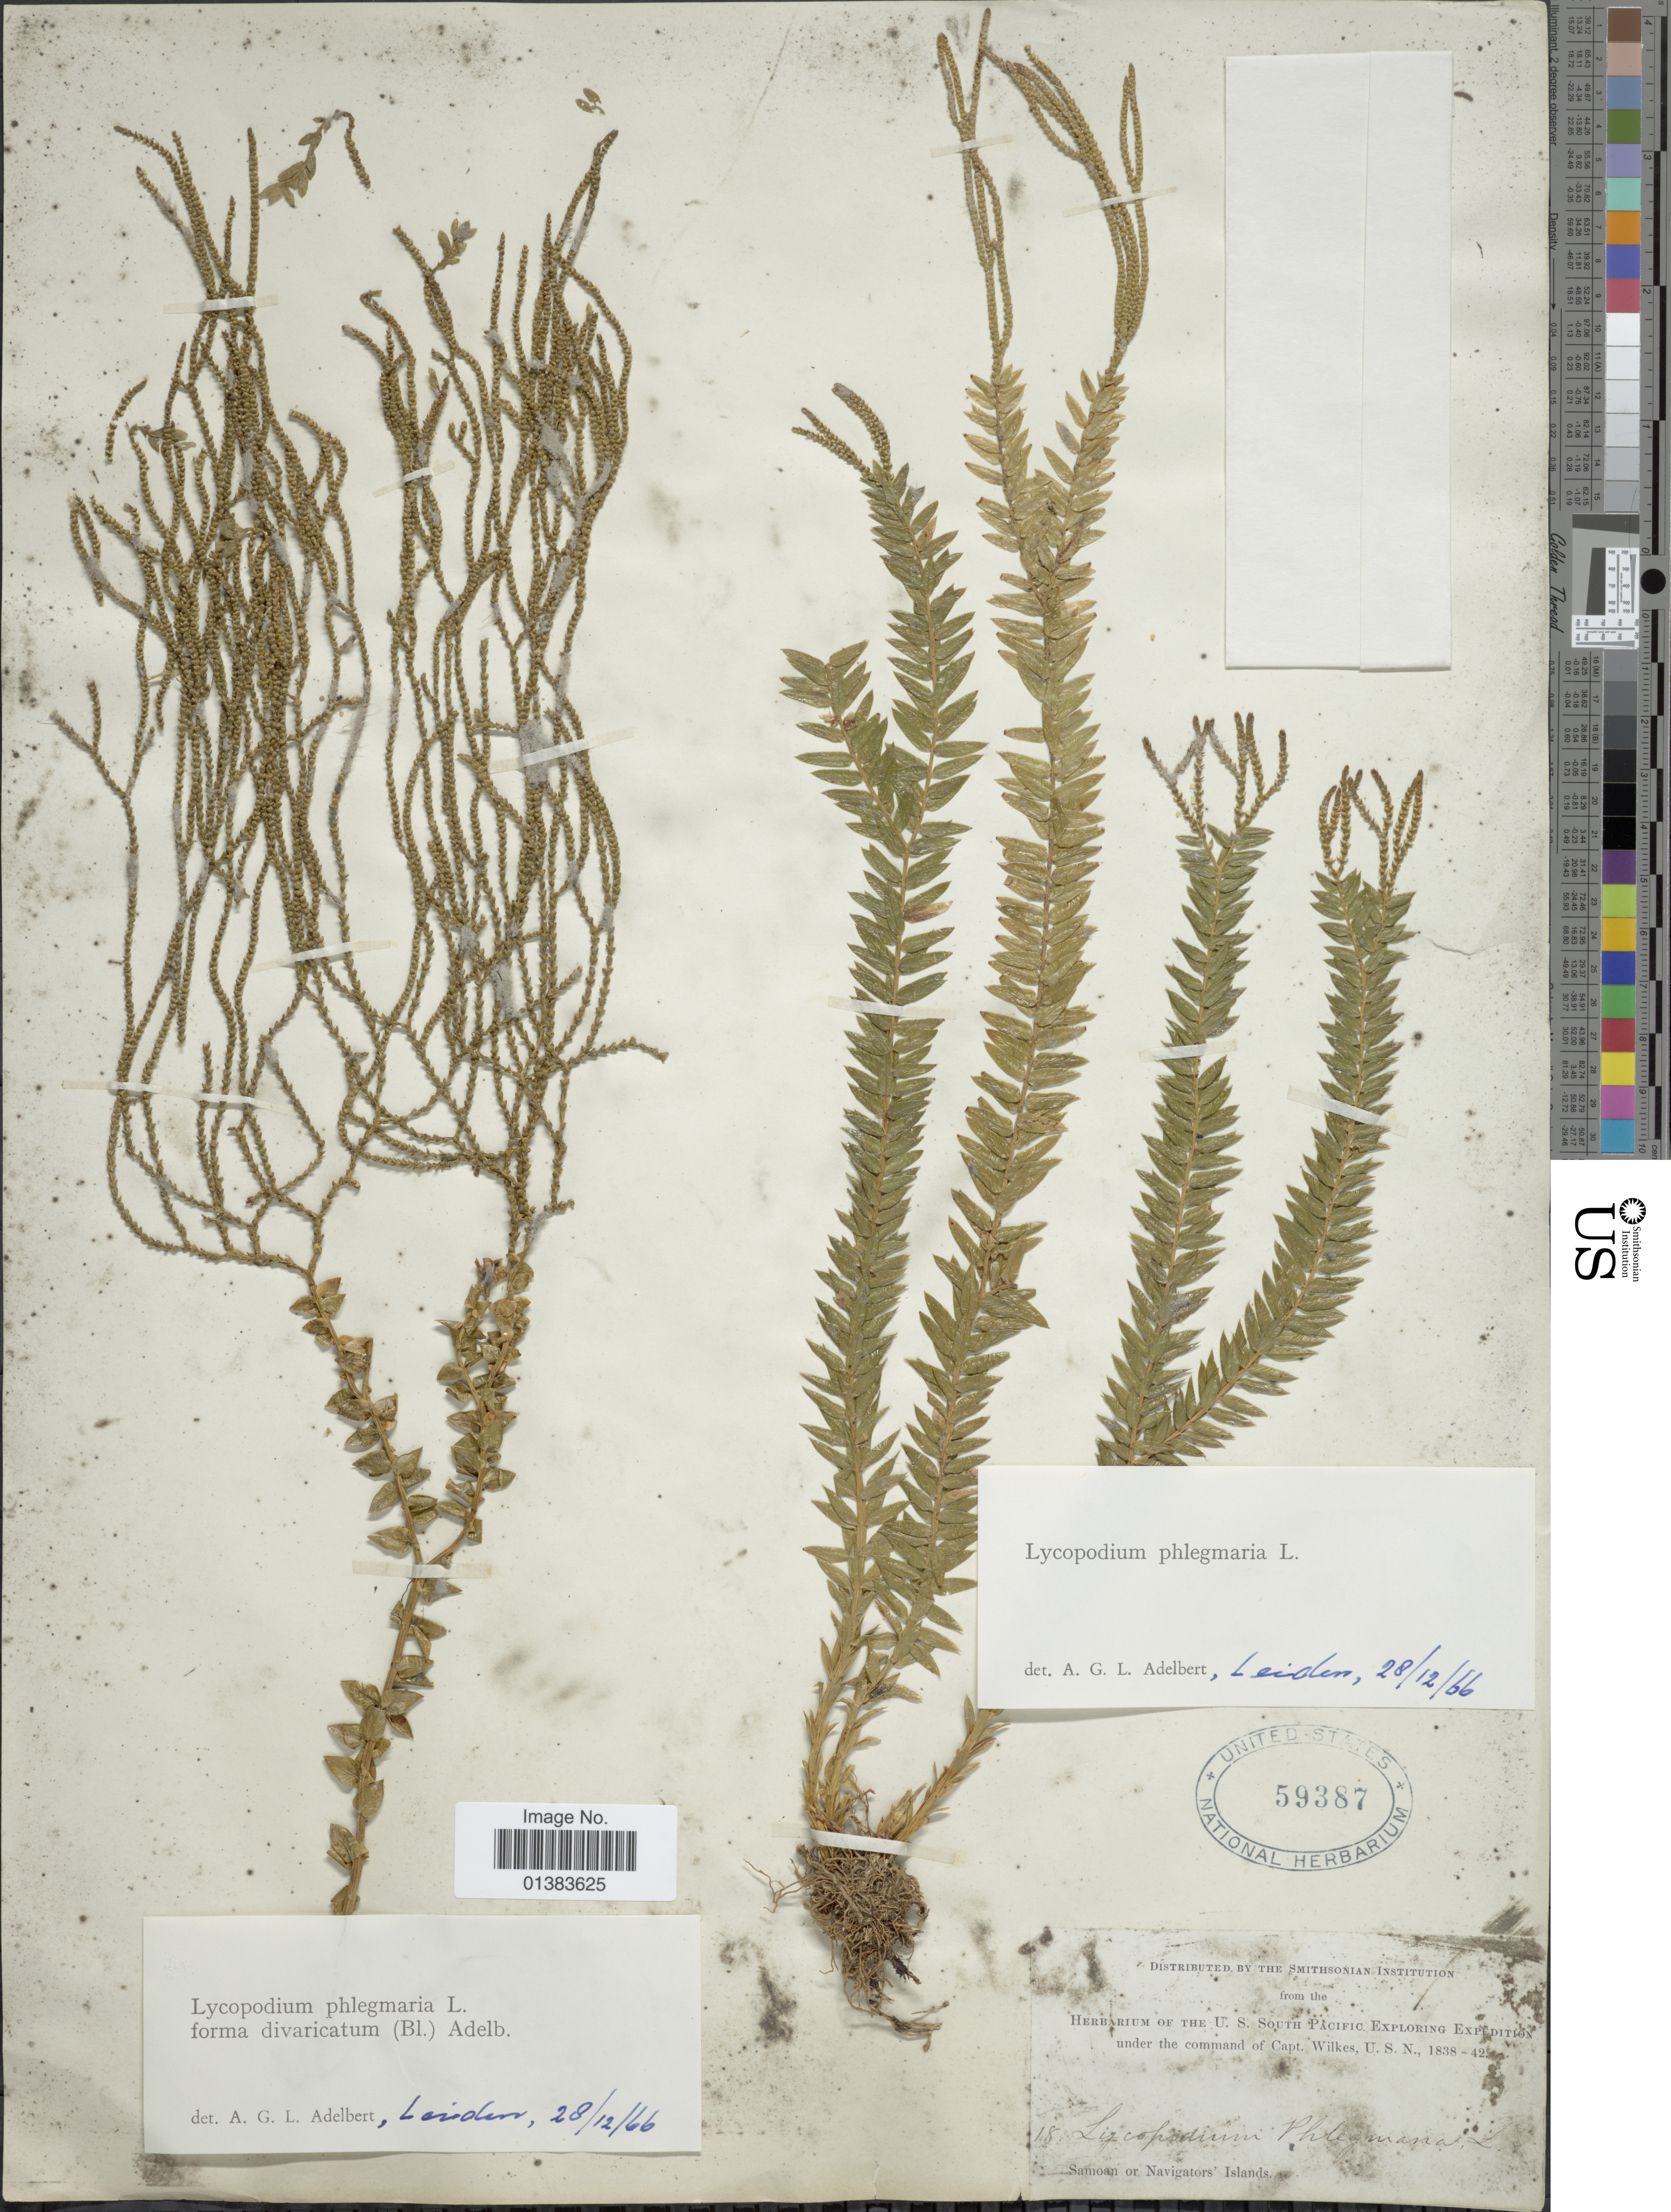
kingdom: Plantae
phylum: Tracheophyta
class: Lycopodiopsida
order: Lycopodiales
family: Lycopodiaceae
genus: Phlegmariurus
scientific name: Phlegmariurus phlegmaria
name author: (L.) Holub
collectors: Wilkes Explor. Exped.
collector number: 18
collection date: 1838/1842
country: American Samoa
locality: Samoan or Navigators Islands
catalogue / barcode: US 59387